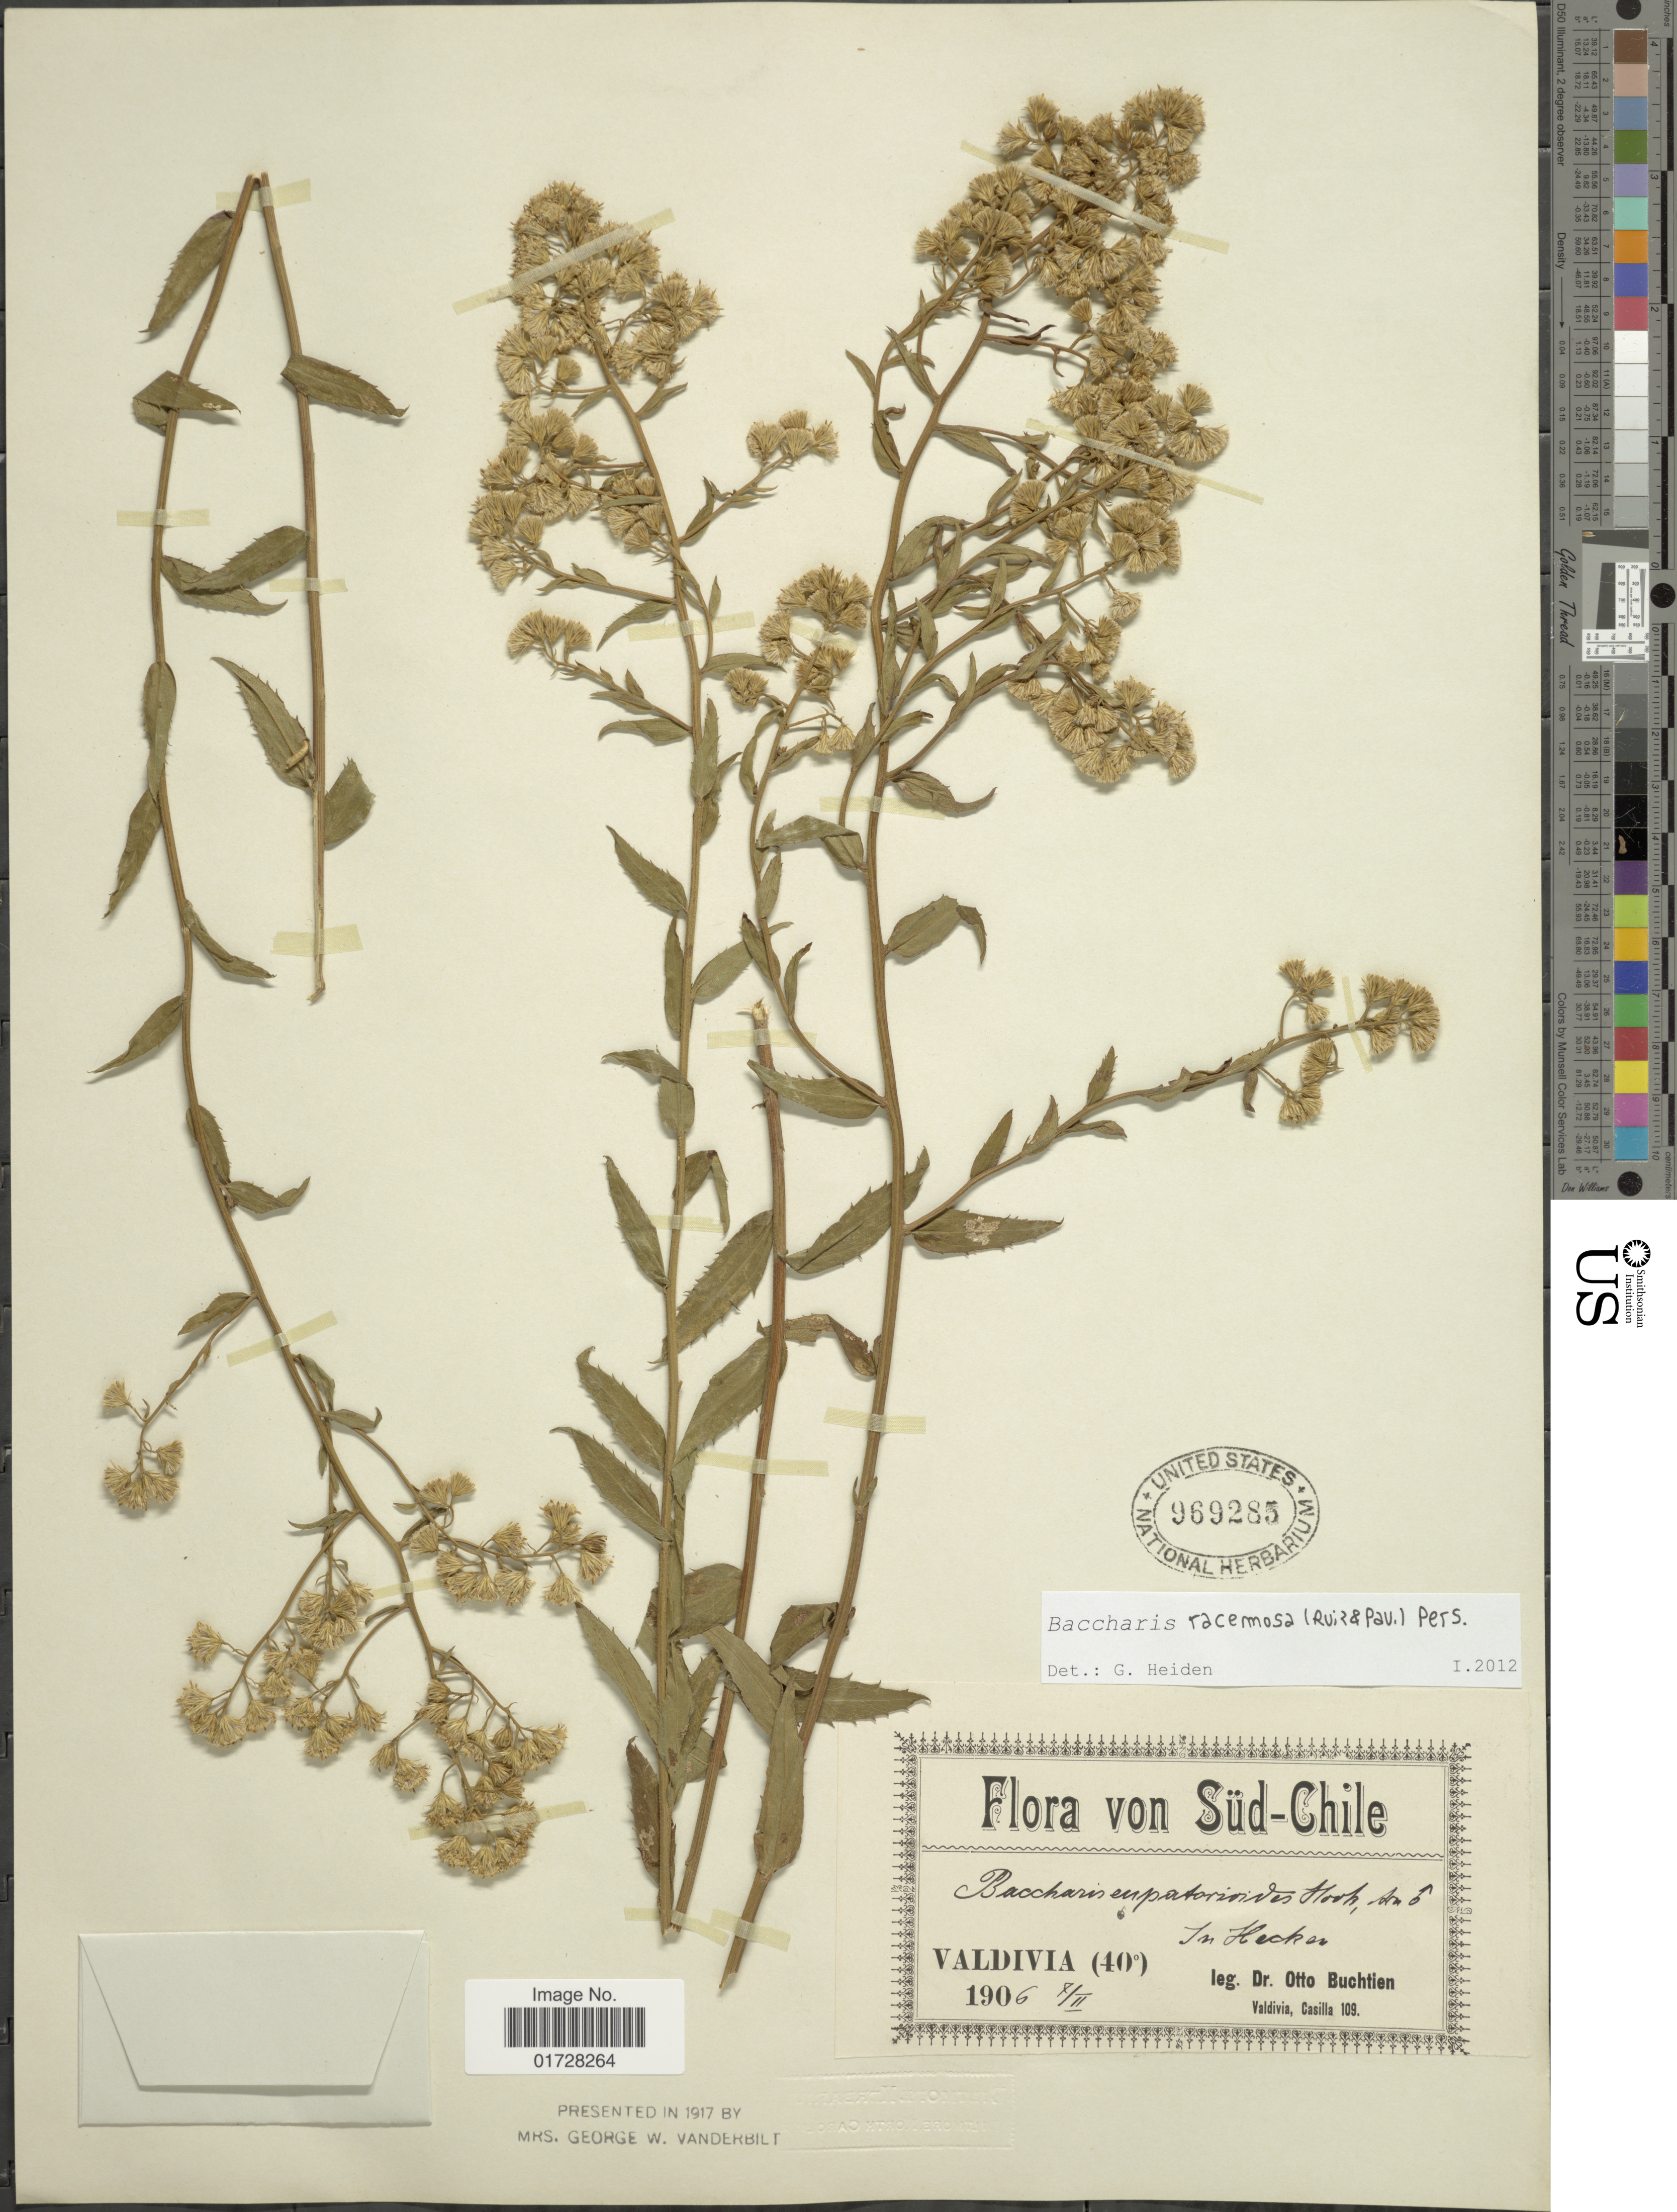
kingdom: Plantae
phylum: Tracheophyta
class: Magnoliopsida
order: Asterales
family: Asteraceae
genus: Baccharis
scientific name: Baccharis racemosa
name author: (Ruiz & Pav.) DC.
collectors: O. Buchtien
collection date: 1906-02-07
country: Chile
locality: Sud-Chile, Valdivia (40°), in Hecken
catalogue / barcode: US 969285